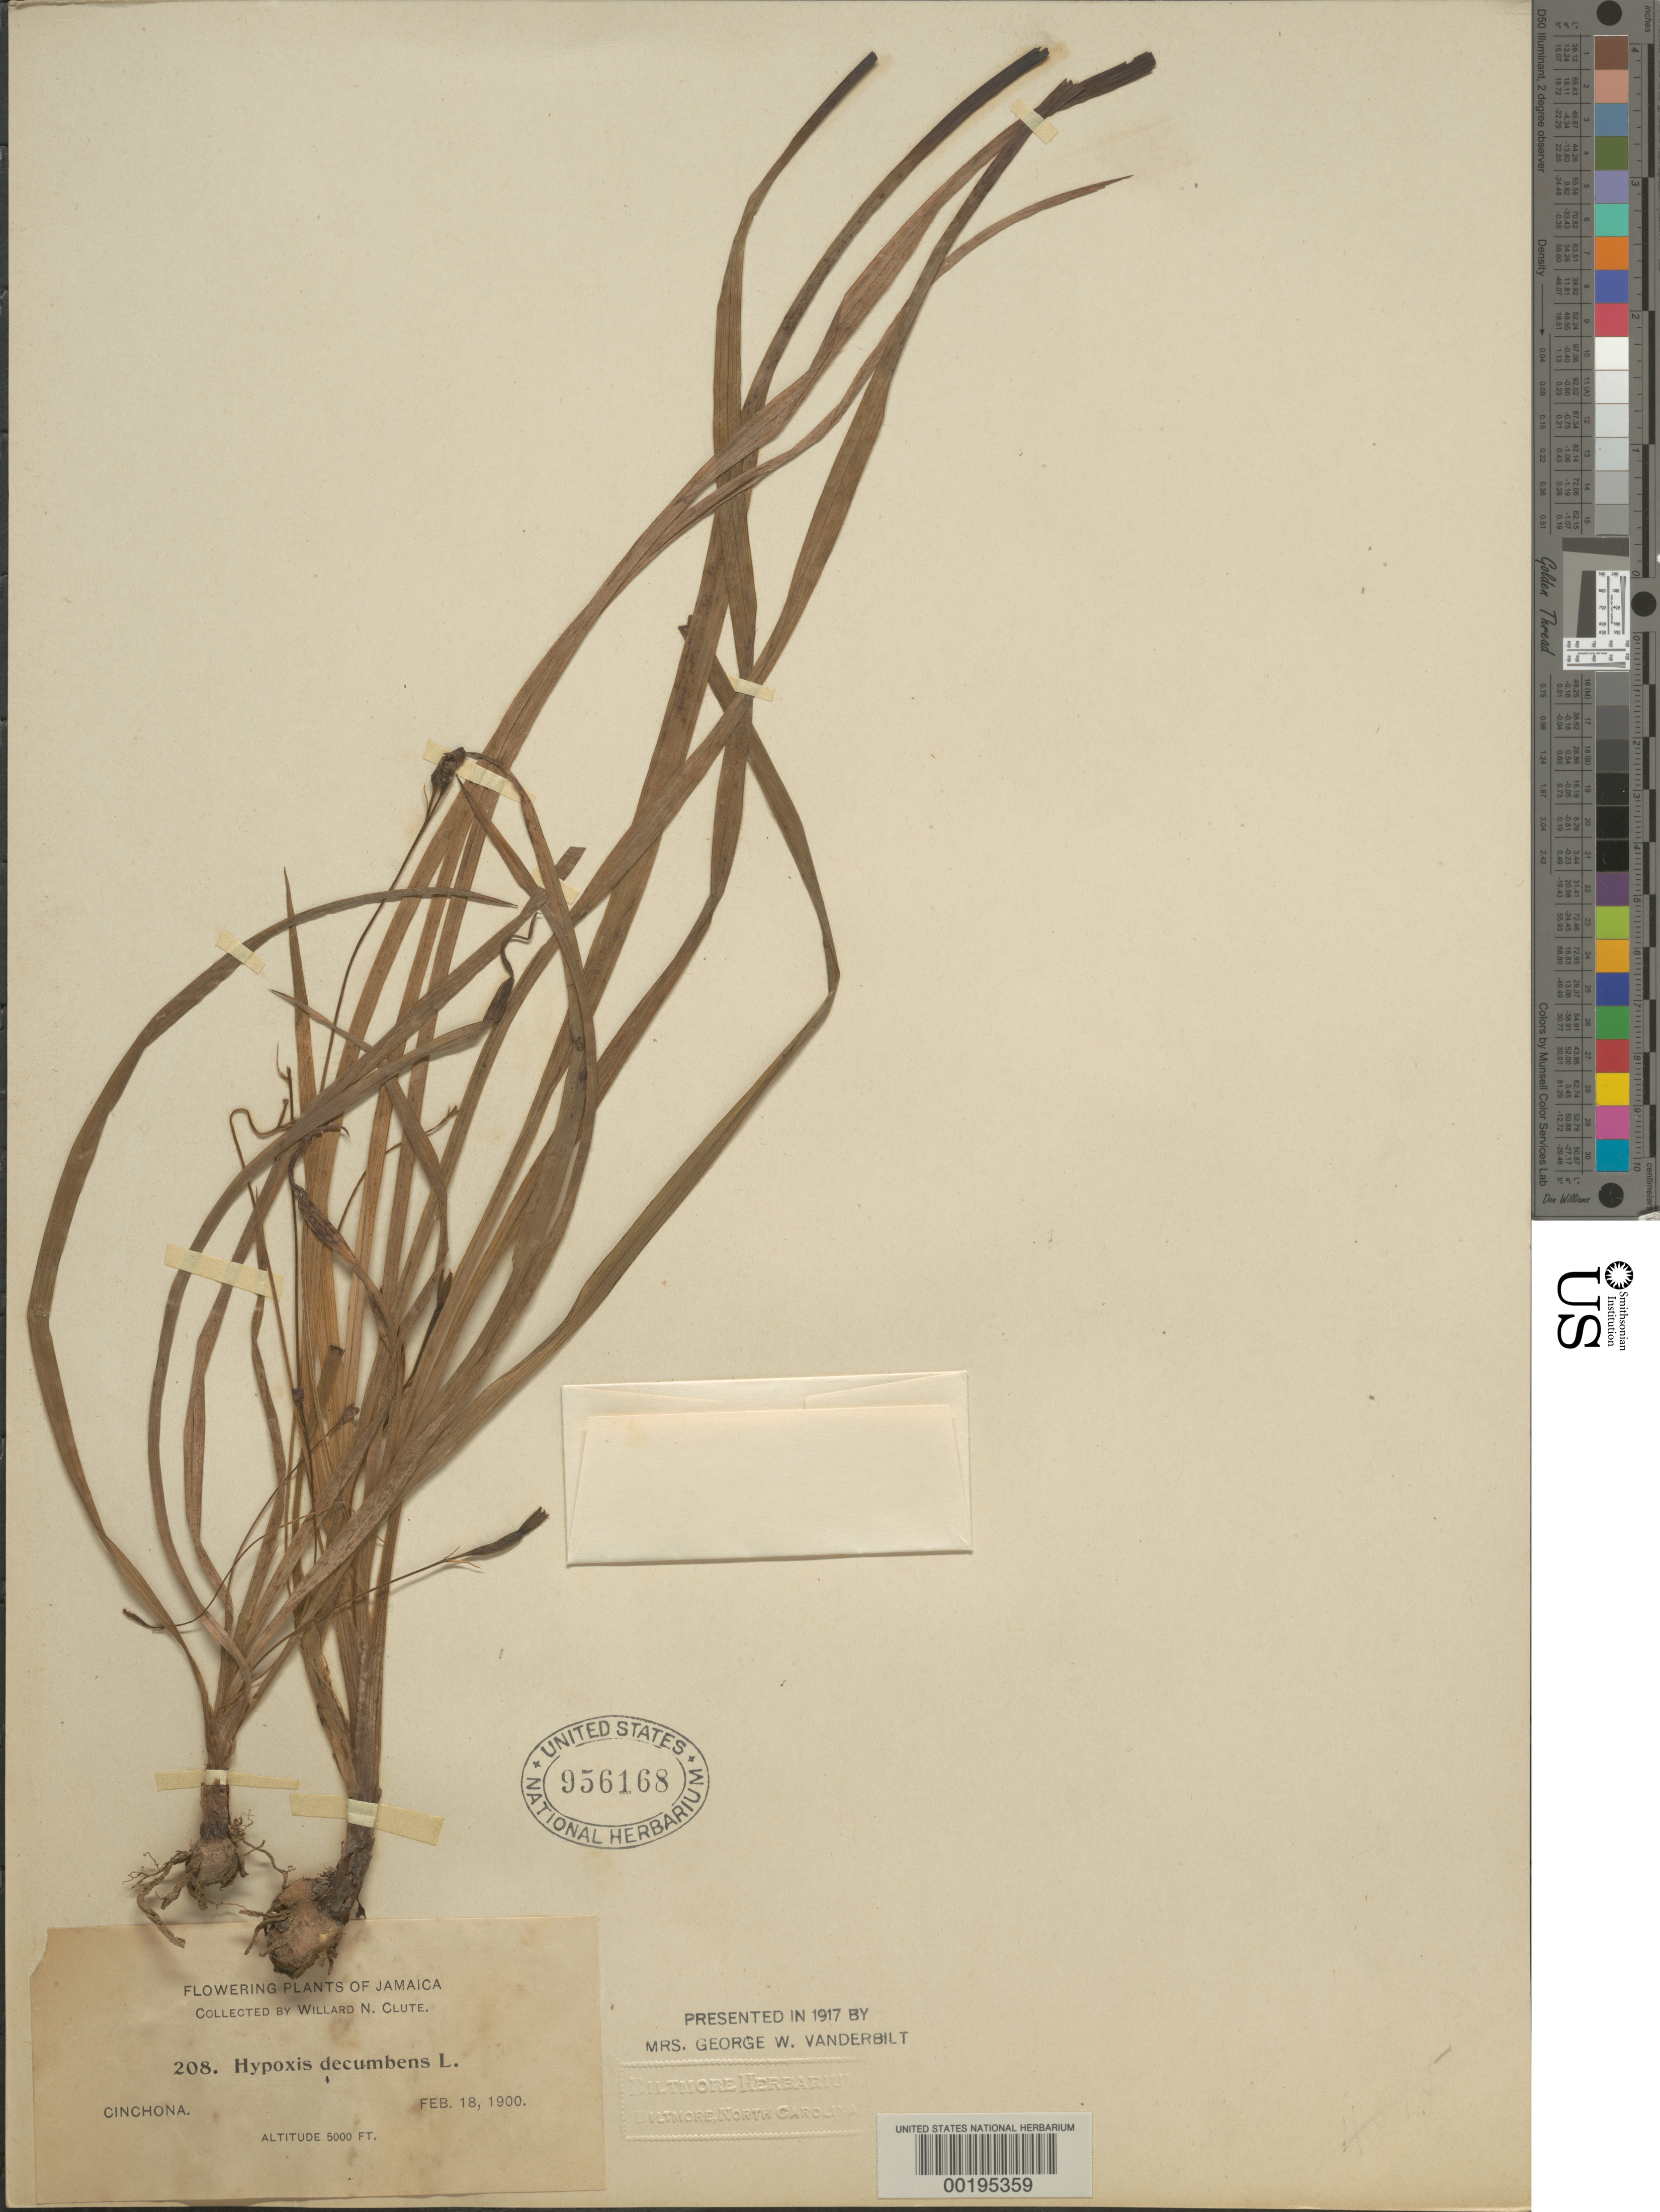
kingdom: Plantae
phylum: Tracheophyta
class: Liliopsida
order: Asparagales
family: Hypoxidaceae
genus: Hypoxis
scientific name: Hypoxis decumbens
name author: L.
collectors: W. N. Clute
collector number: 208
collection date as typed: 18 Feb 1900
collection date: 1900-02-18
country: Jamaica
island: Greater Antilles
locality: Cinchona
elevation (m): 1524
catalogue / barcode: US 956168